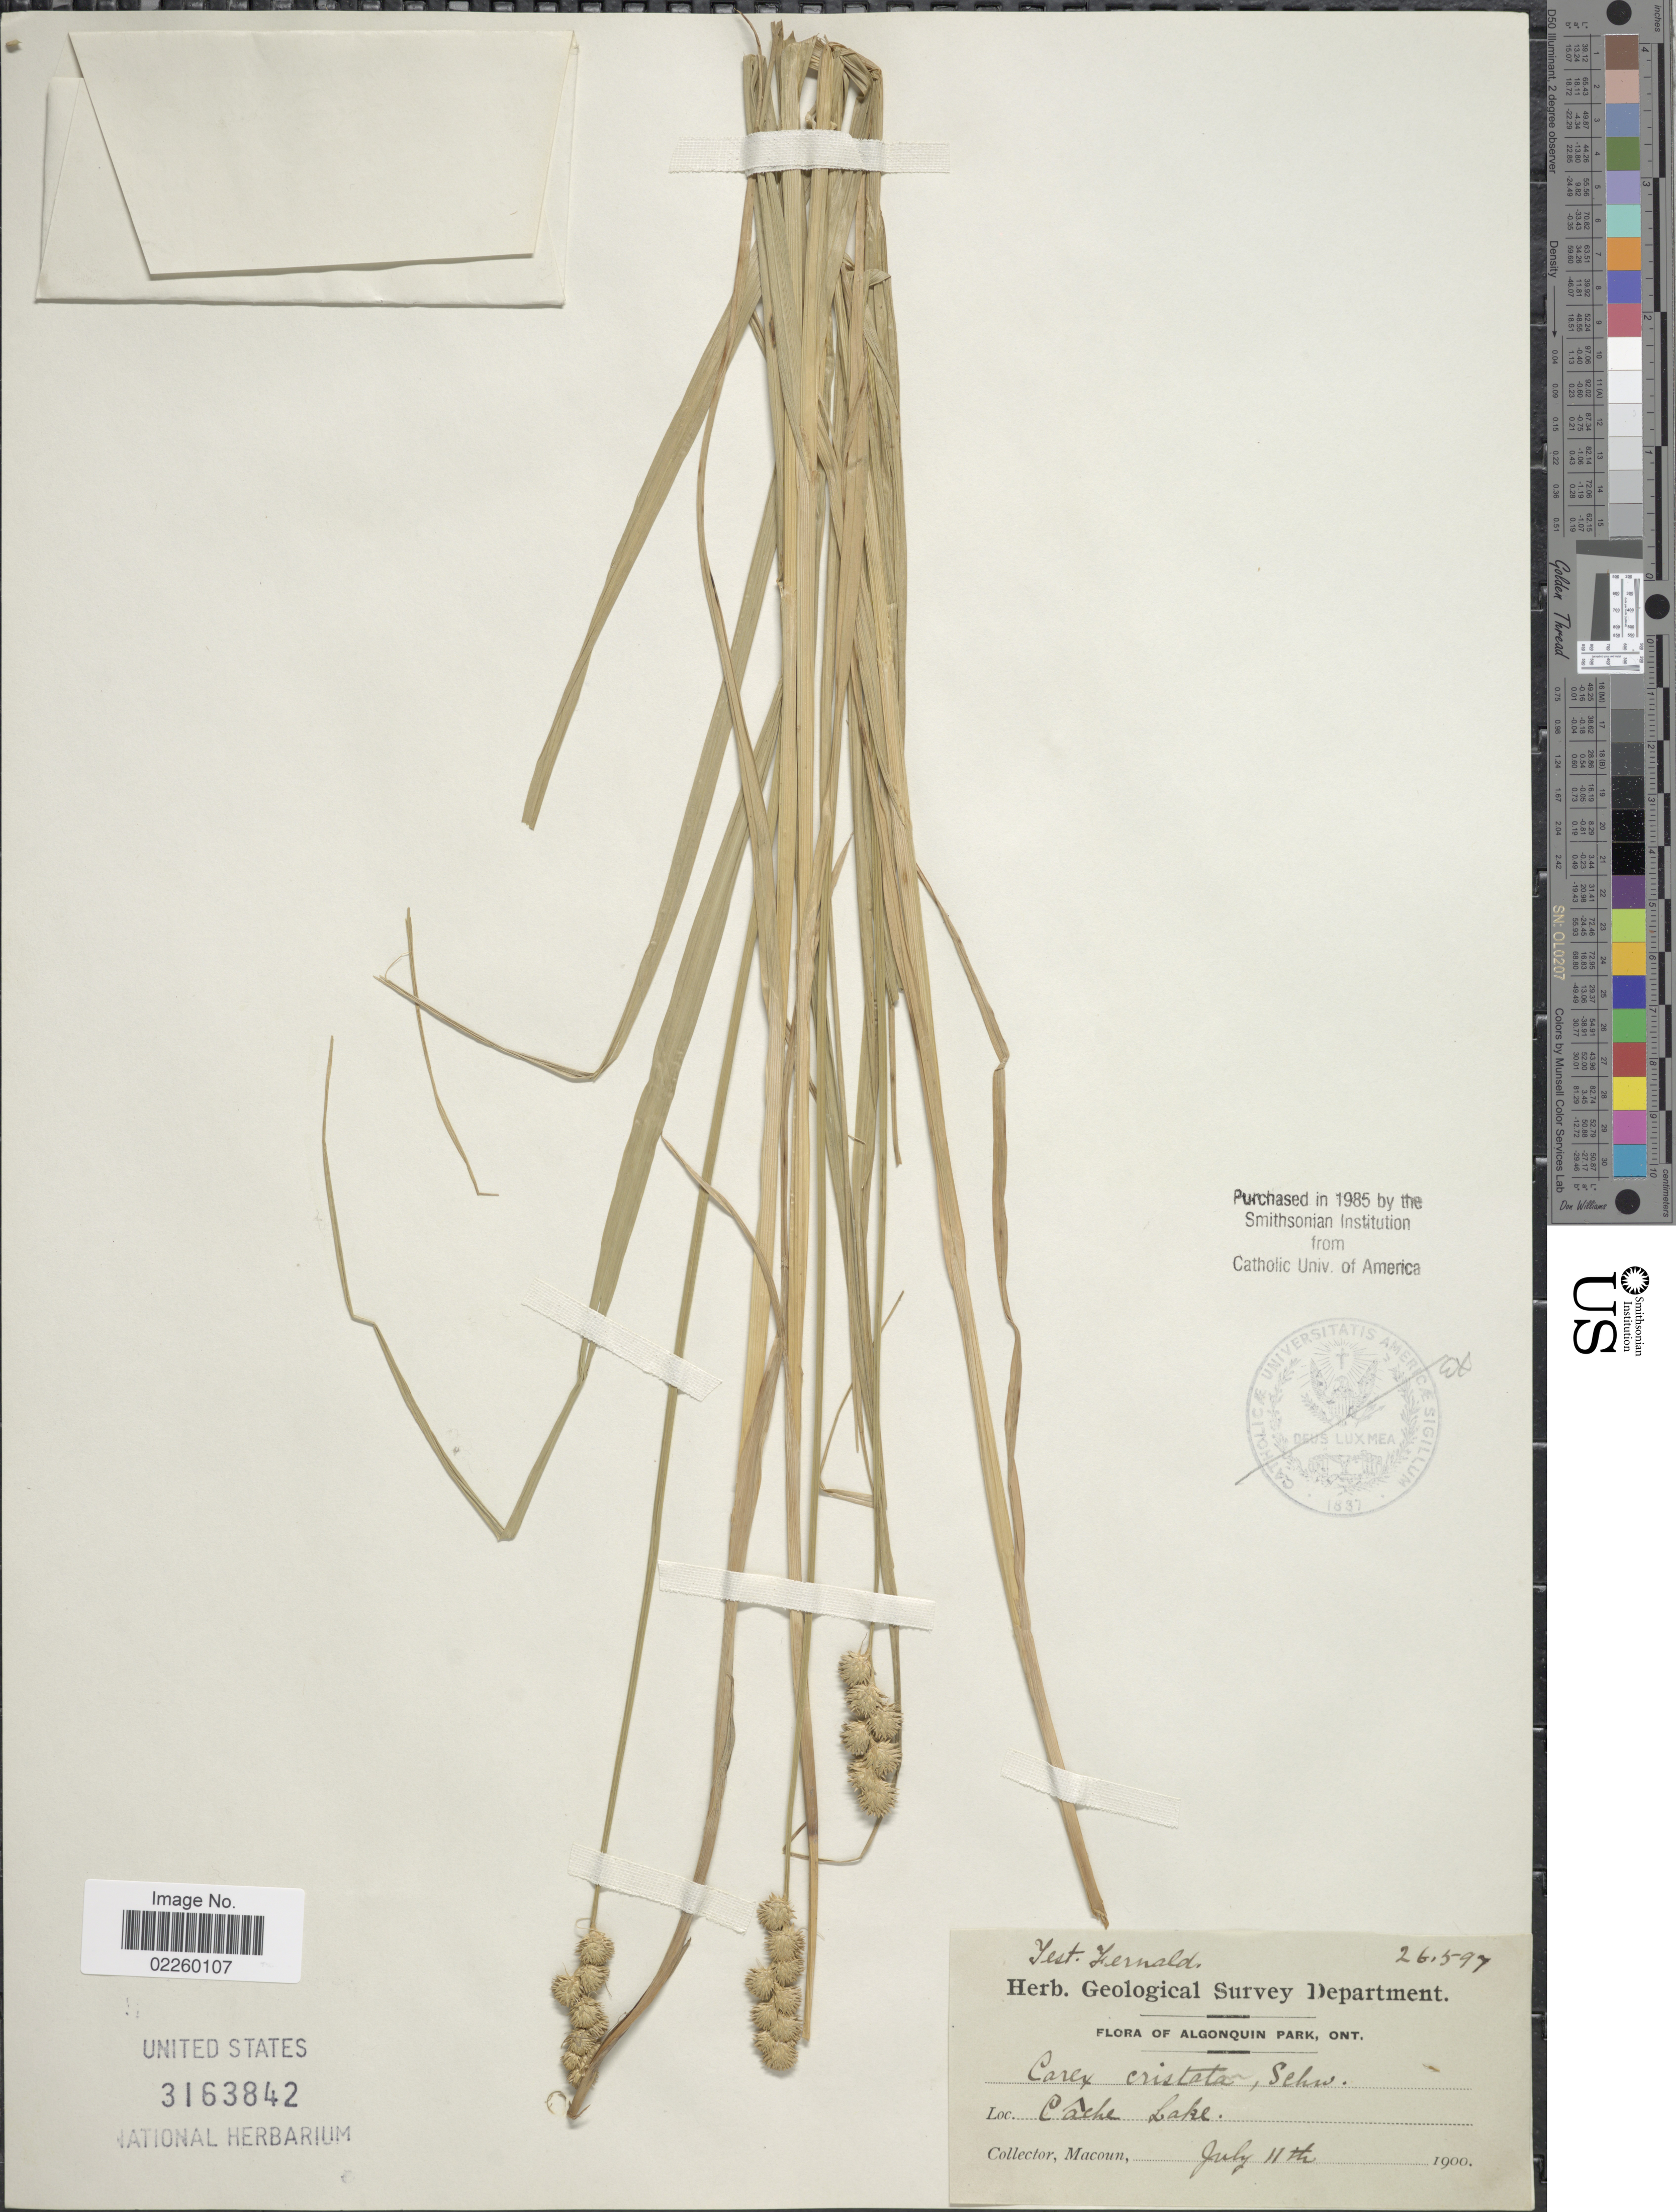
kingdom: Plantae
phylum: Tracheophyta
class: Liliopsida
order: Poales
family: Cyperaceae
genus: Carex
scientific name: Carex cristatella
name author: Britton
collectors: -- Macoun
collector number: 26597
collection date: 1900-07-11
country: Canada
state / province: Ontario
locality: Algonquin Park. Câche Lake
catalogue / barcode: US 3163842